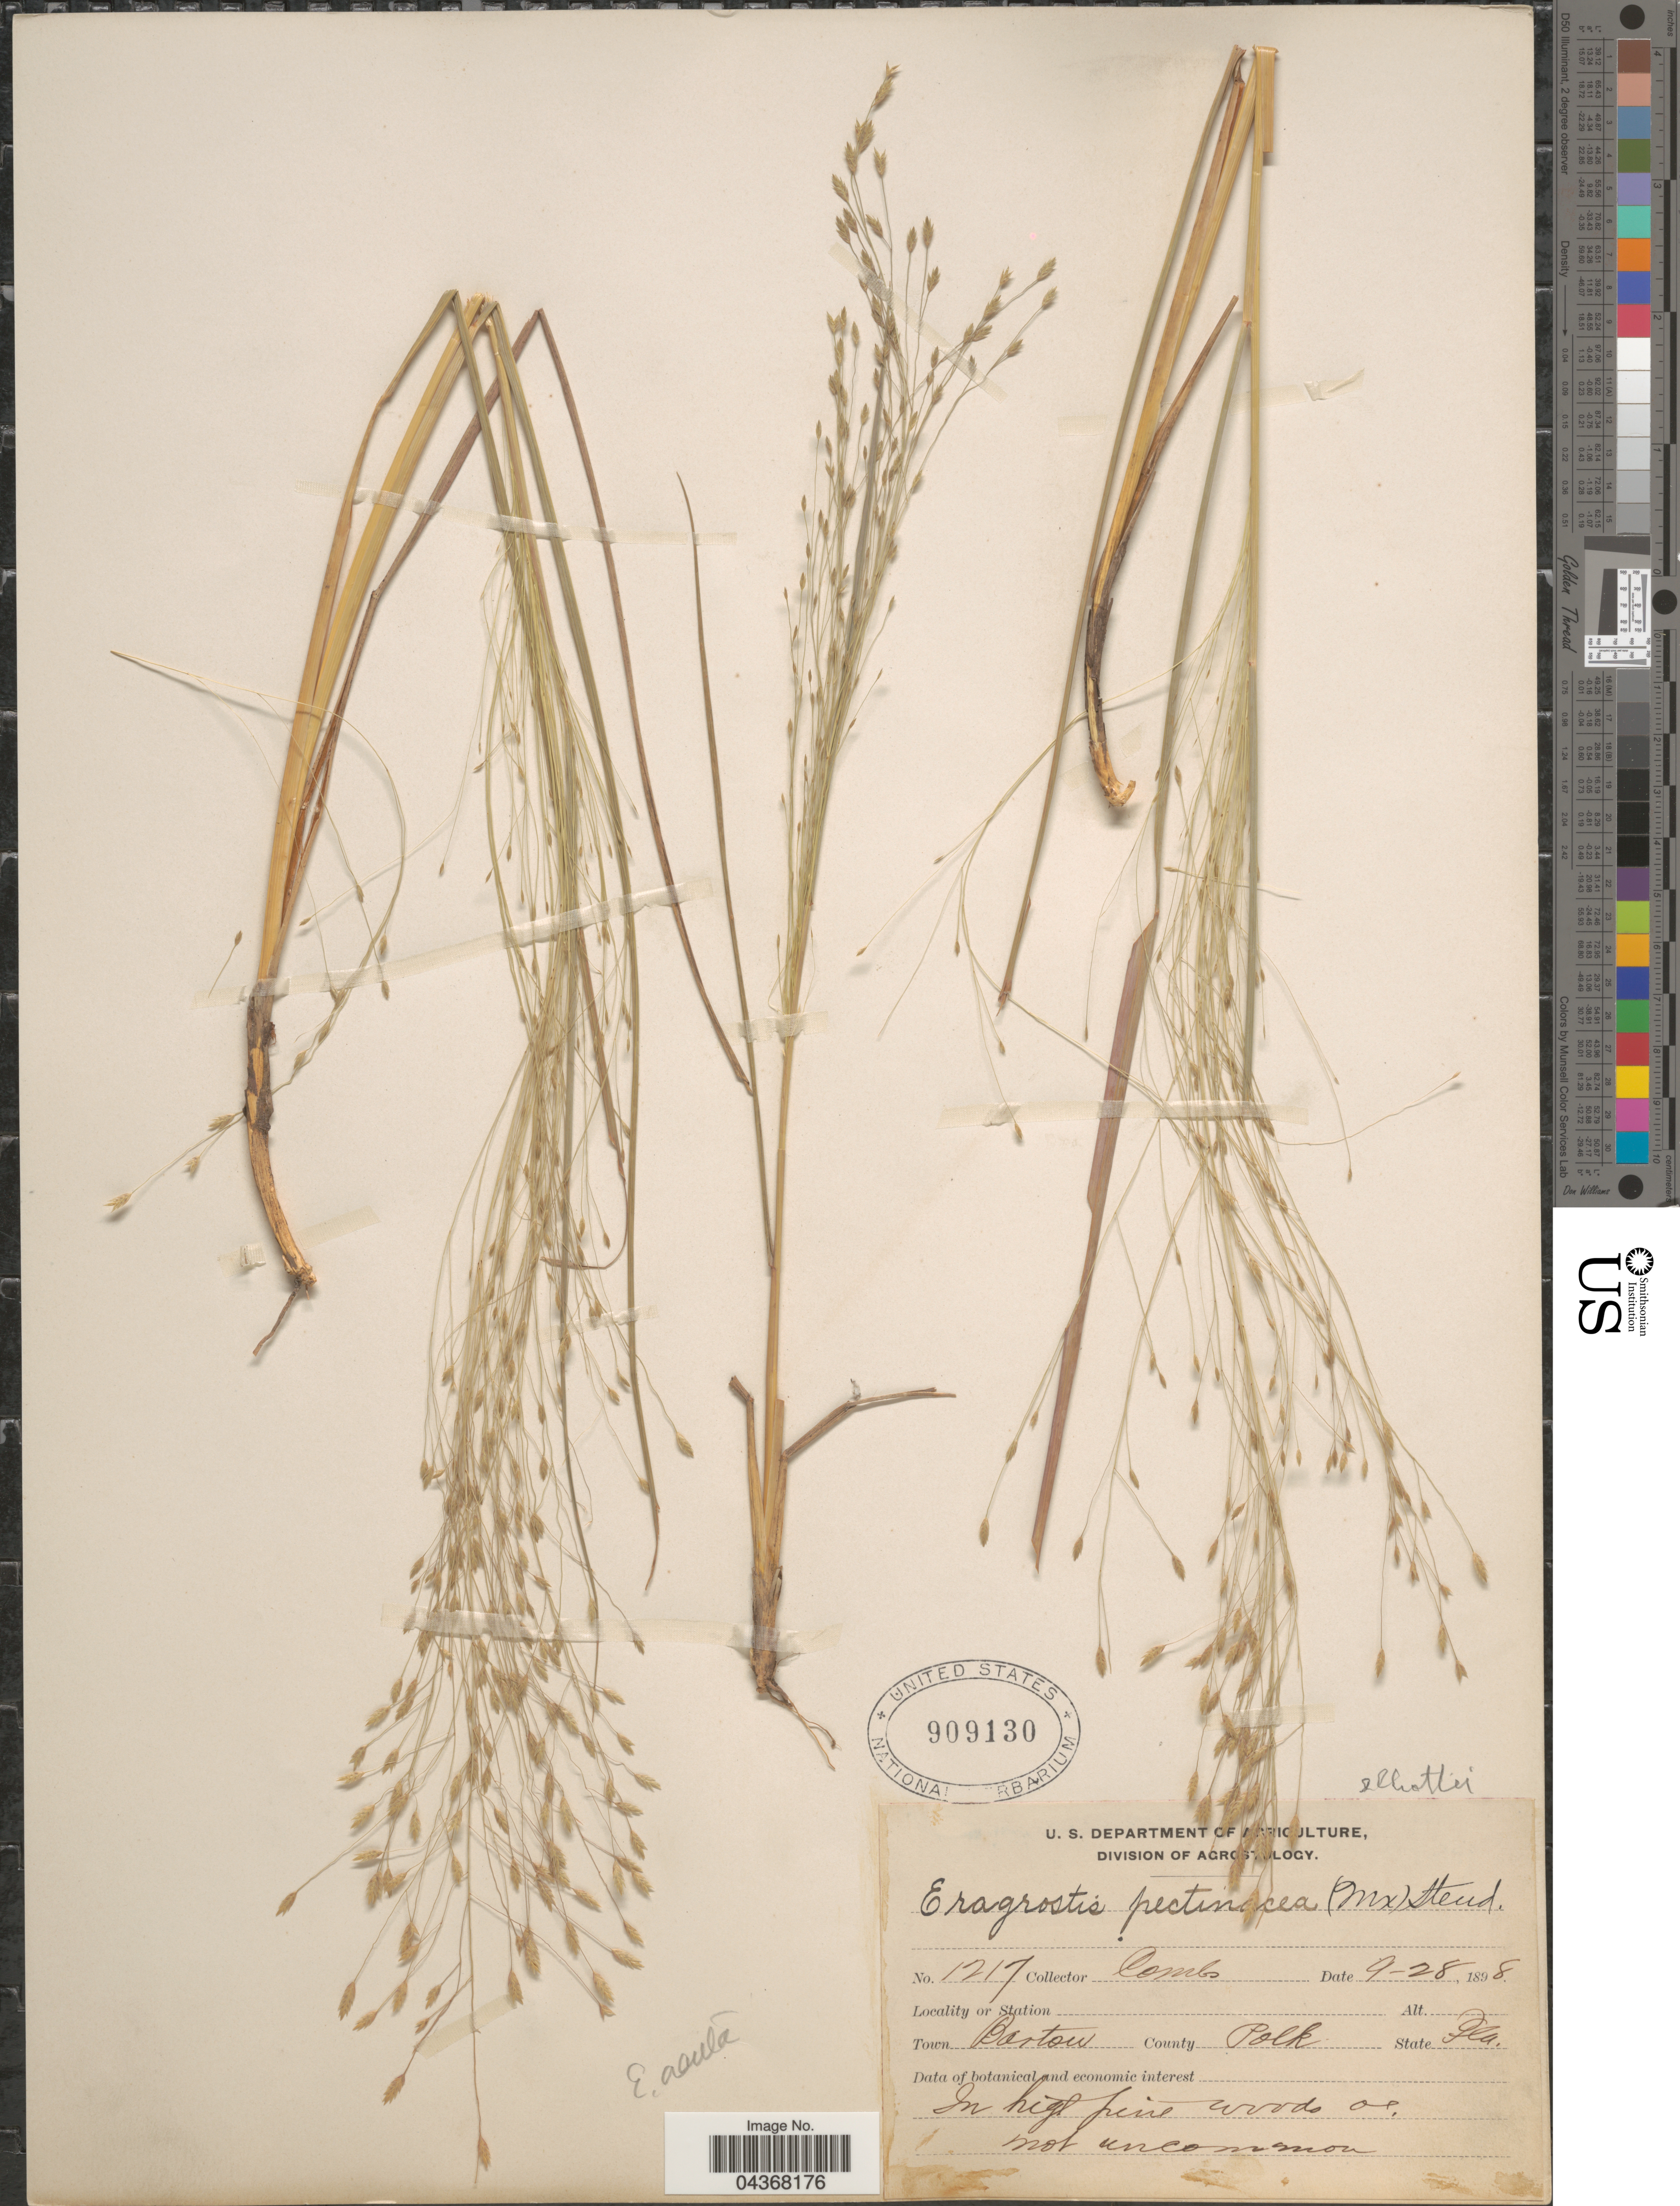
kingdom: Plantae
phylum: Tracheophyta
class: Liliopsida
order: Poales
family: Poaceae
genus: Eragrostis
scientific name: Eragrostis elliottii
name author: S. Watson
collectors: -. Combs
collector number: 1217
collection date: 1898-09-28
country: United States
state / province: Florida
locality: Town Bartow. County Polk.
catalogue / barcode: US 909130